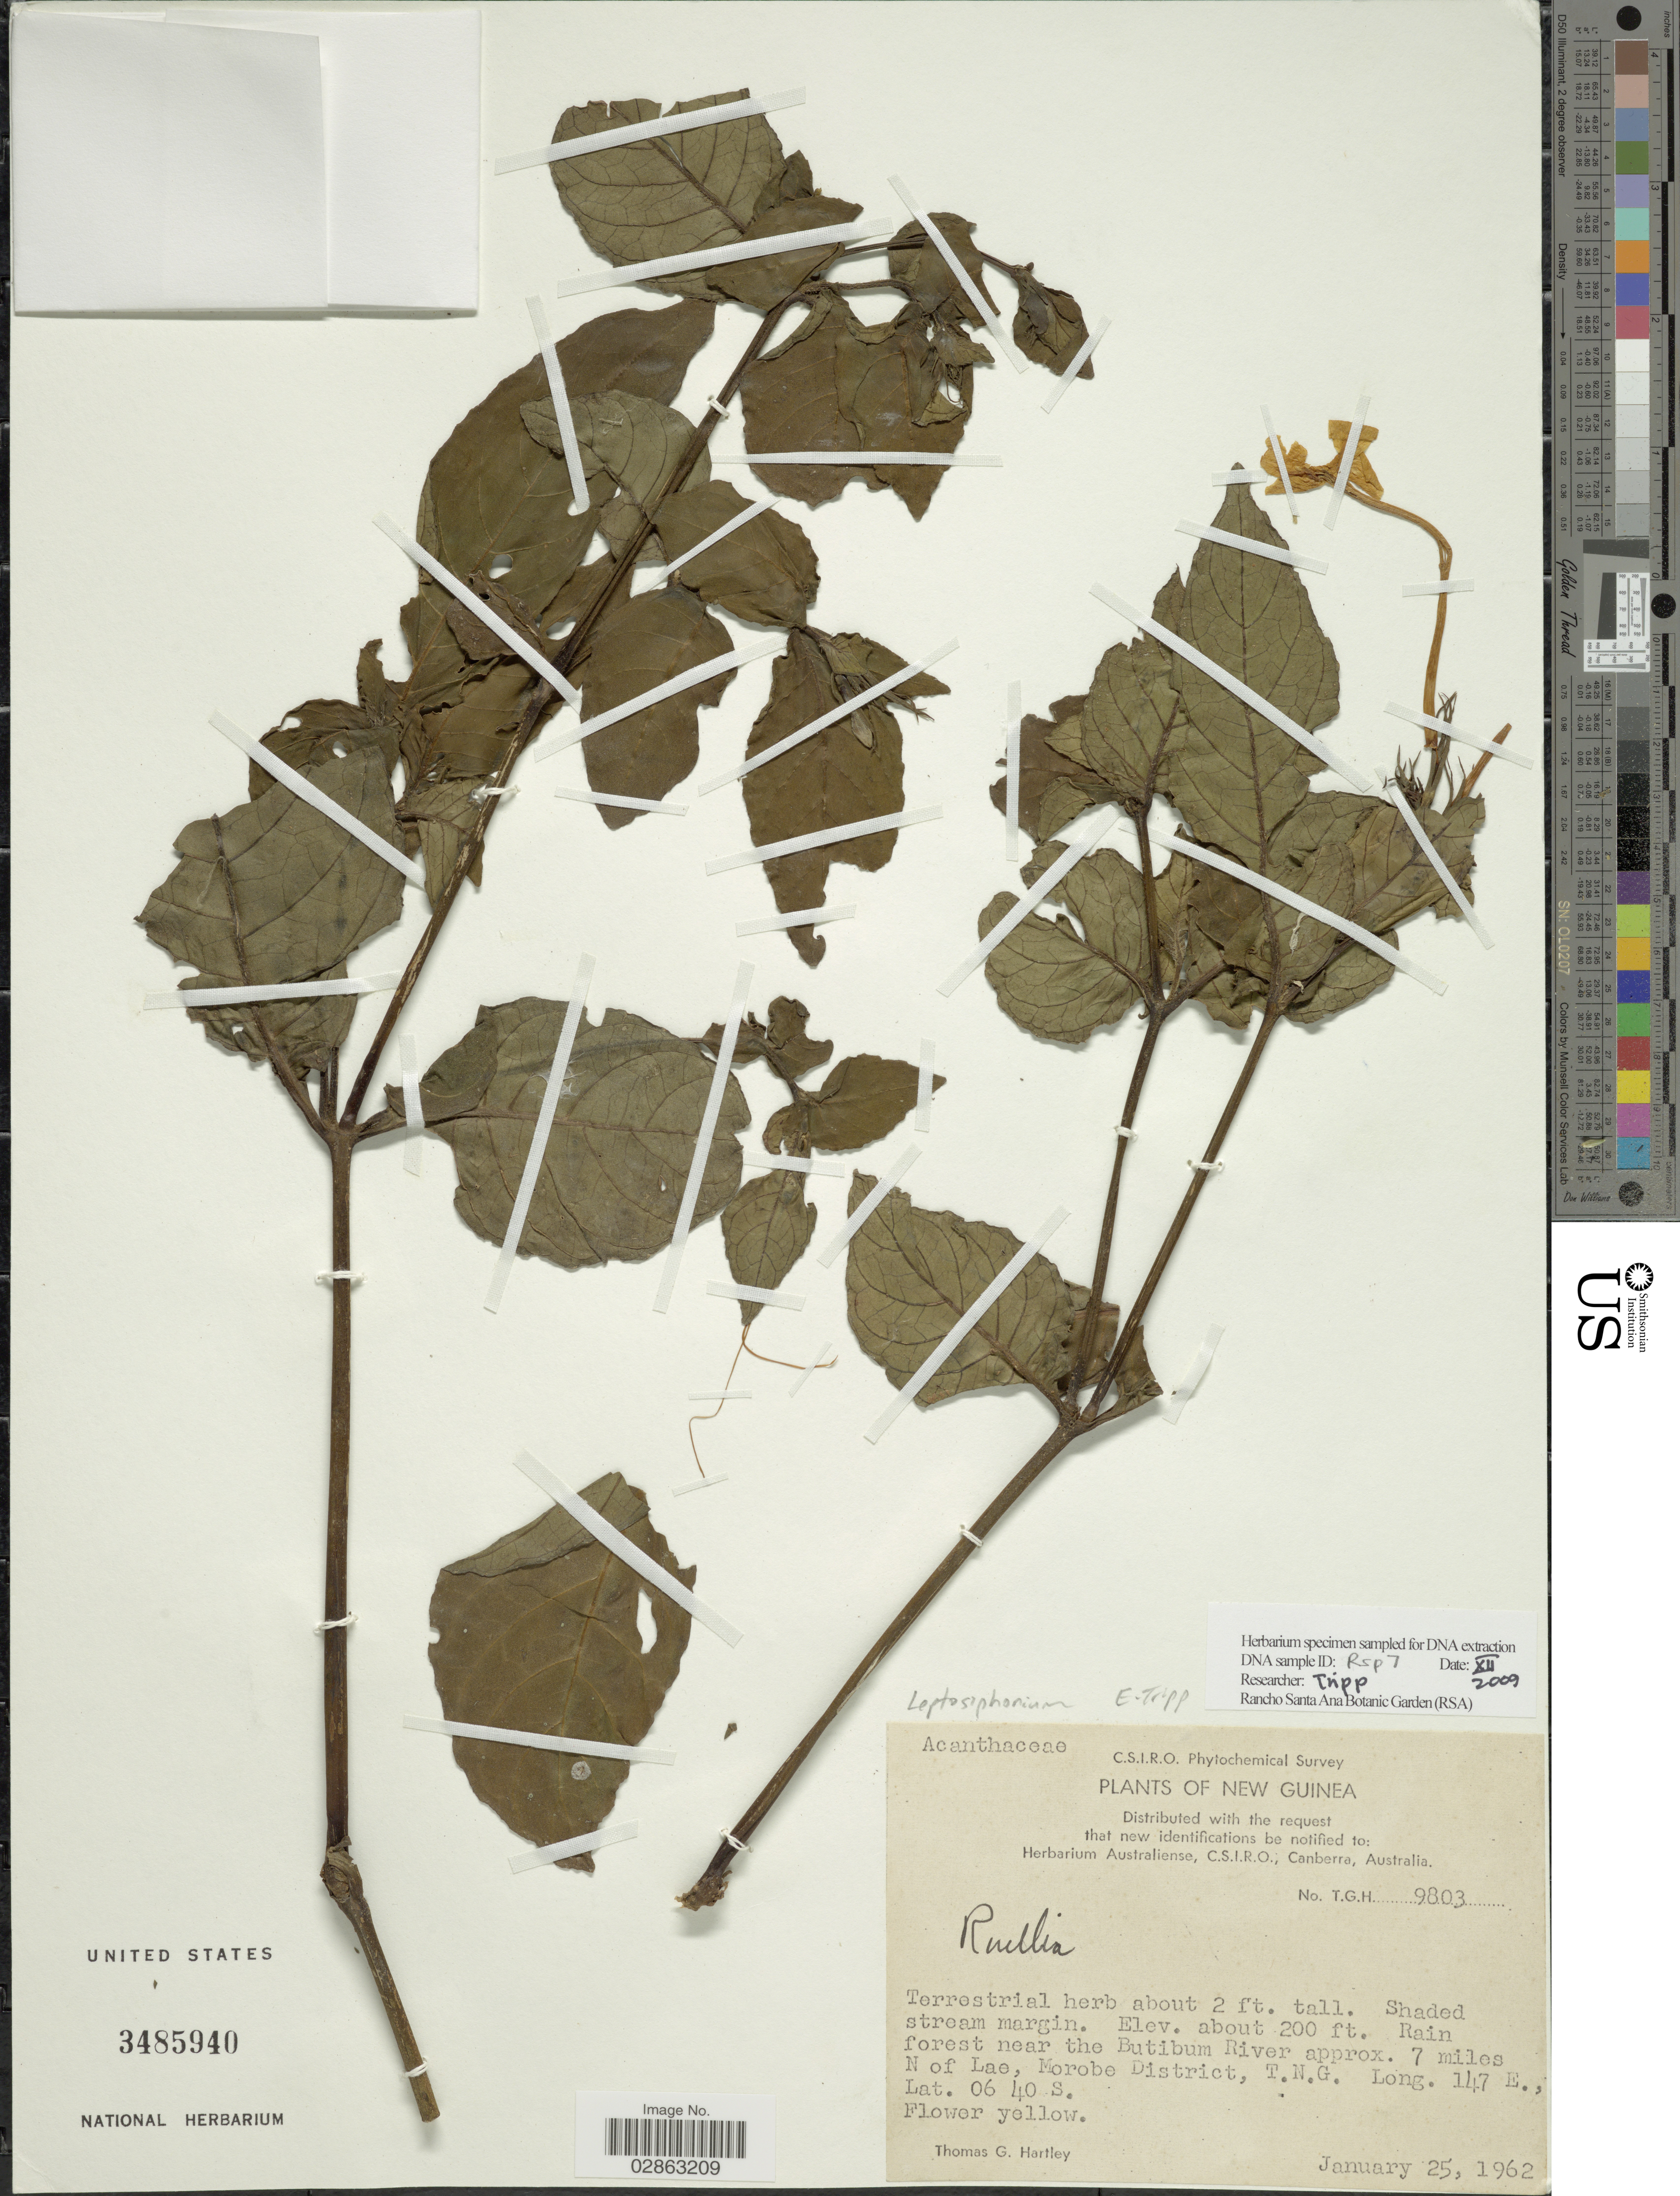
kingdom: Plantae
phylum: Tracheophyta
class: Magnoliopsida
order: Lamiales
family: Acanthaceae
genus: Leptosiphonium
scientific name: Leptosiphonium sp.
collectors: T. G. Hartley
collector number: T.G.H.9803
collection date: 1962-01-25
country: Papua New Guinea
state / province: Morobe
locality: New Guinea. Near the Butibum River approx. 7 miles N of Lae, Morobe District, T.N.G.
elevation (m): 61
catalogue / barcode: US 3485940